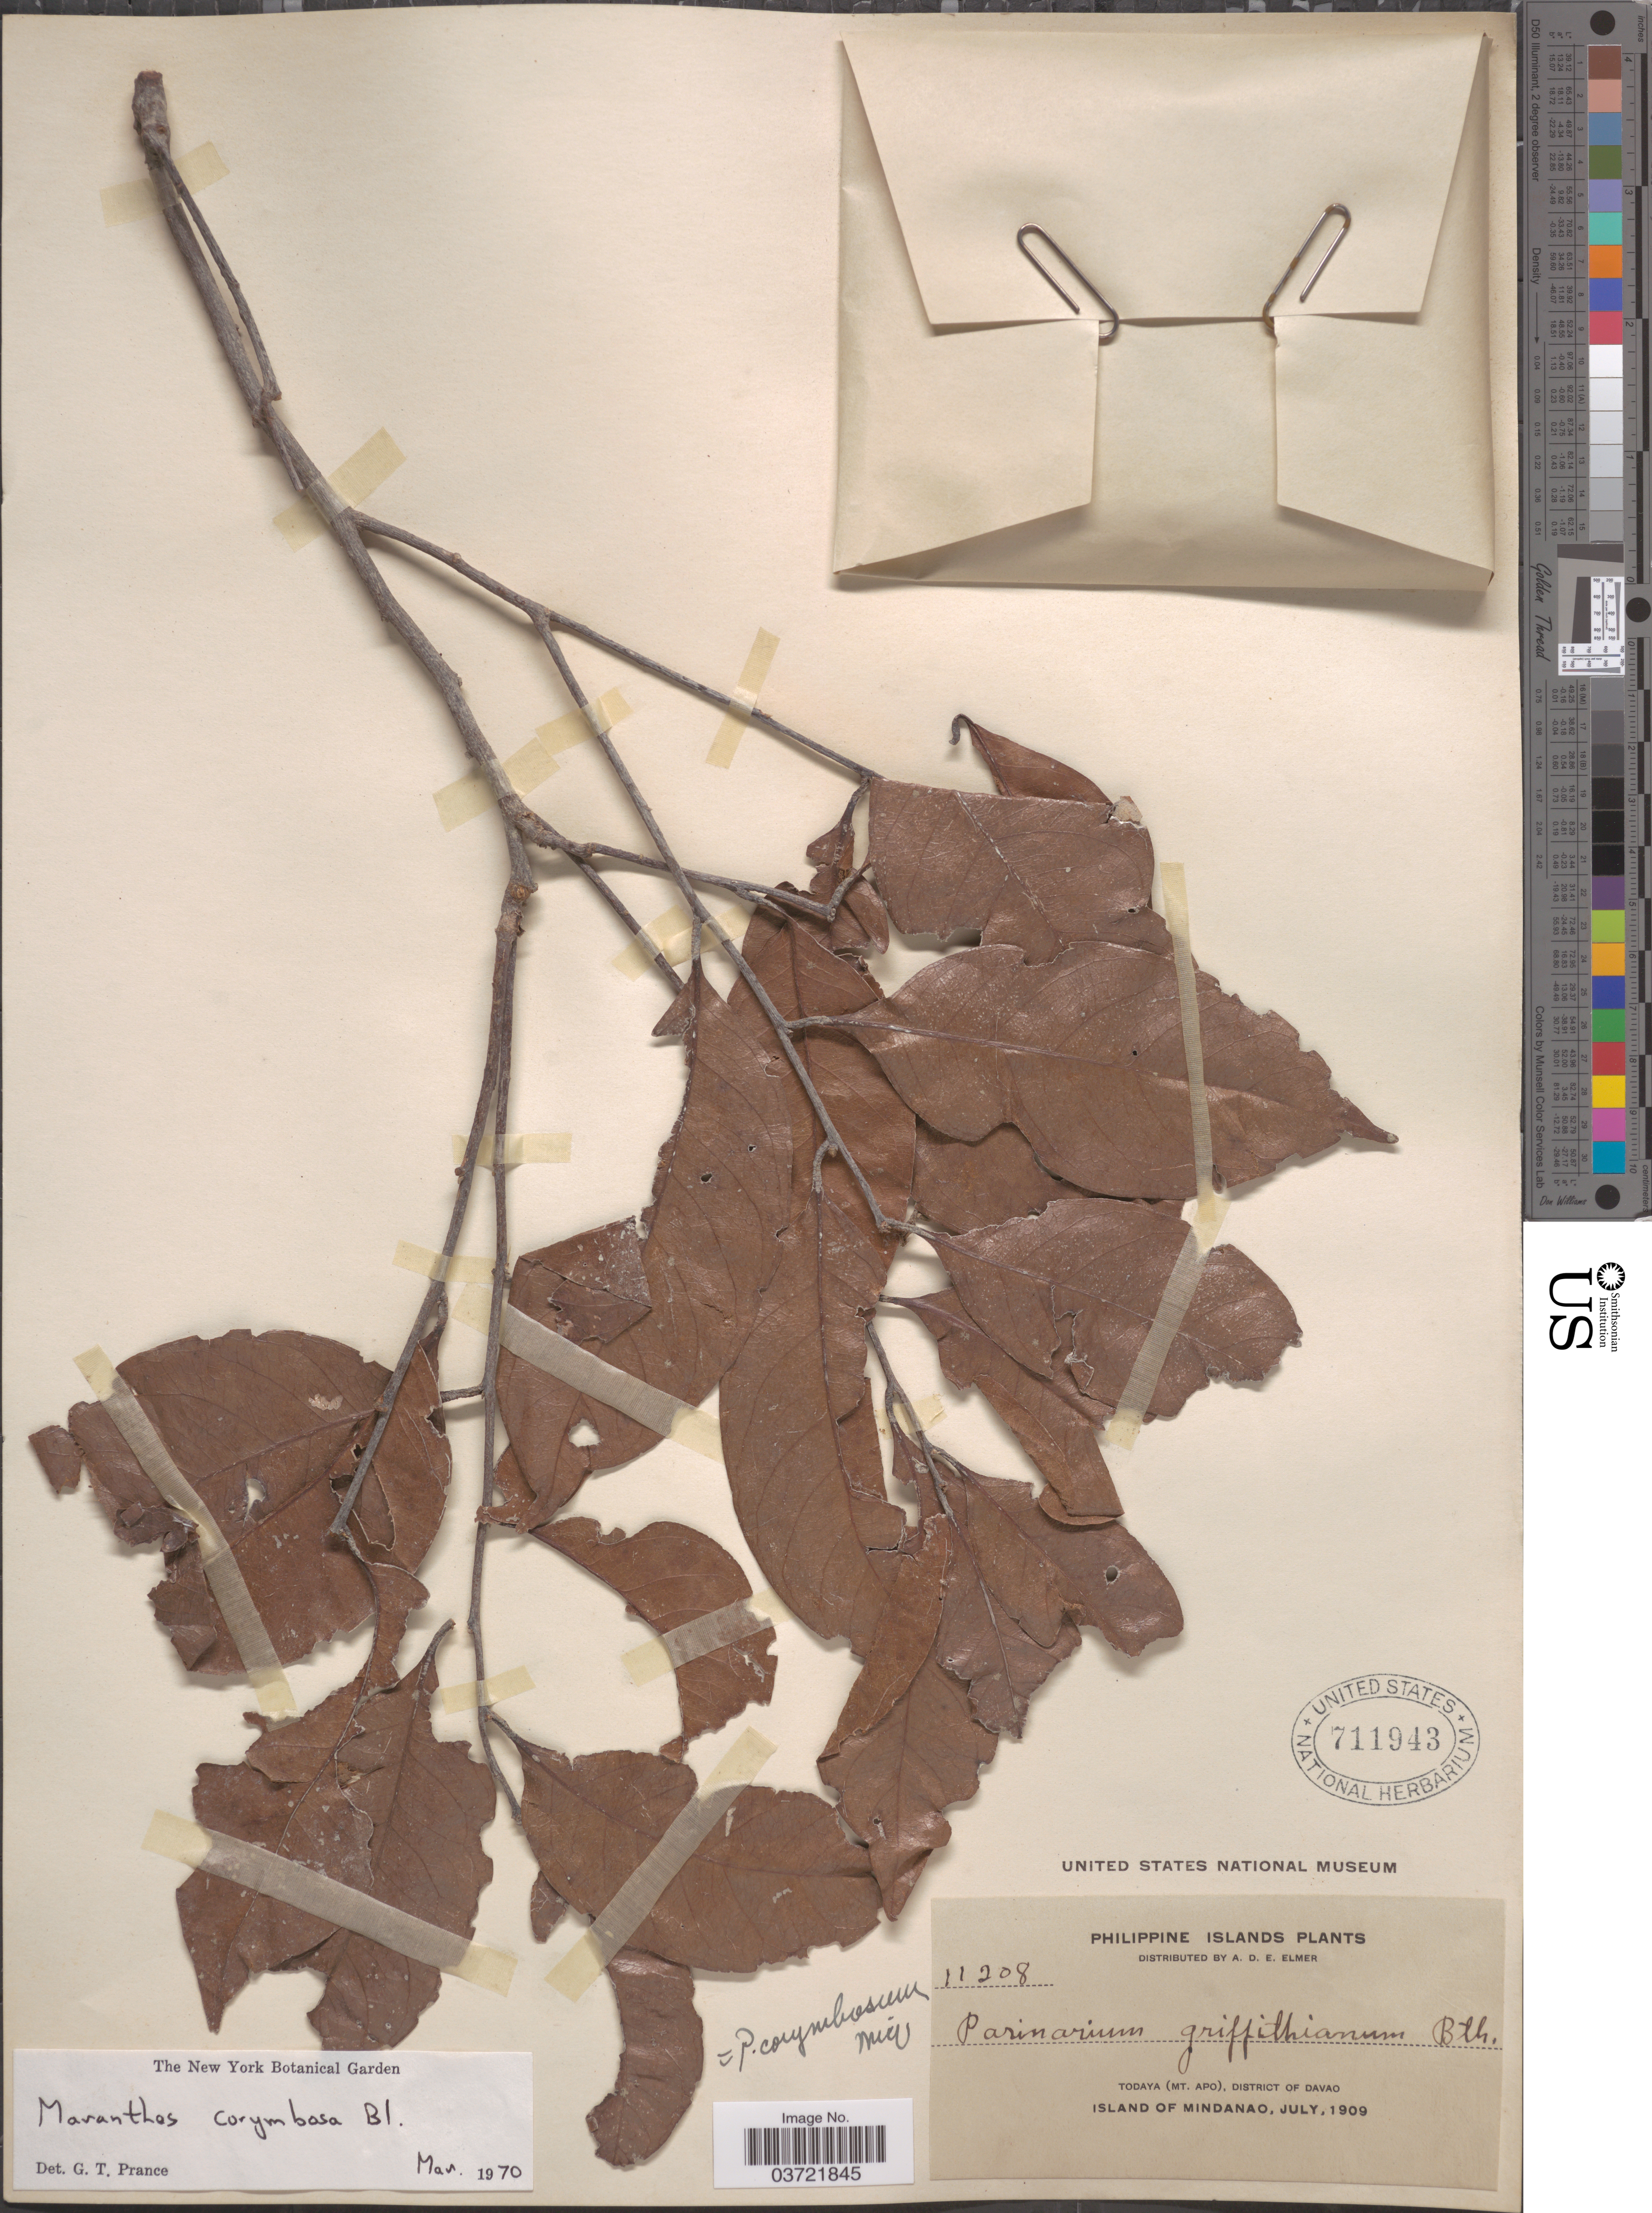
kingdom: Plantae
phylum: Tracheophyta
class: Magnoliopsida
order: Malpighiales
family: Chrysobalanaceae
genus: Maranthes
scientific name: Maranthes corymbosa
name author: Blume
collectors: A. D. E. Elmer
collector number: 11208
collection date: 1909-07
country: Philippines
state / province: Davao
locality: Todaya (Mt. Apo), District of Davao. Island of Mindanao.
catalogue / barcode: US 711943